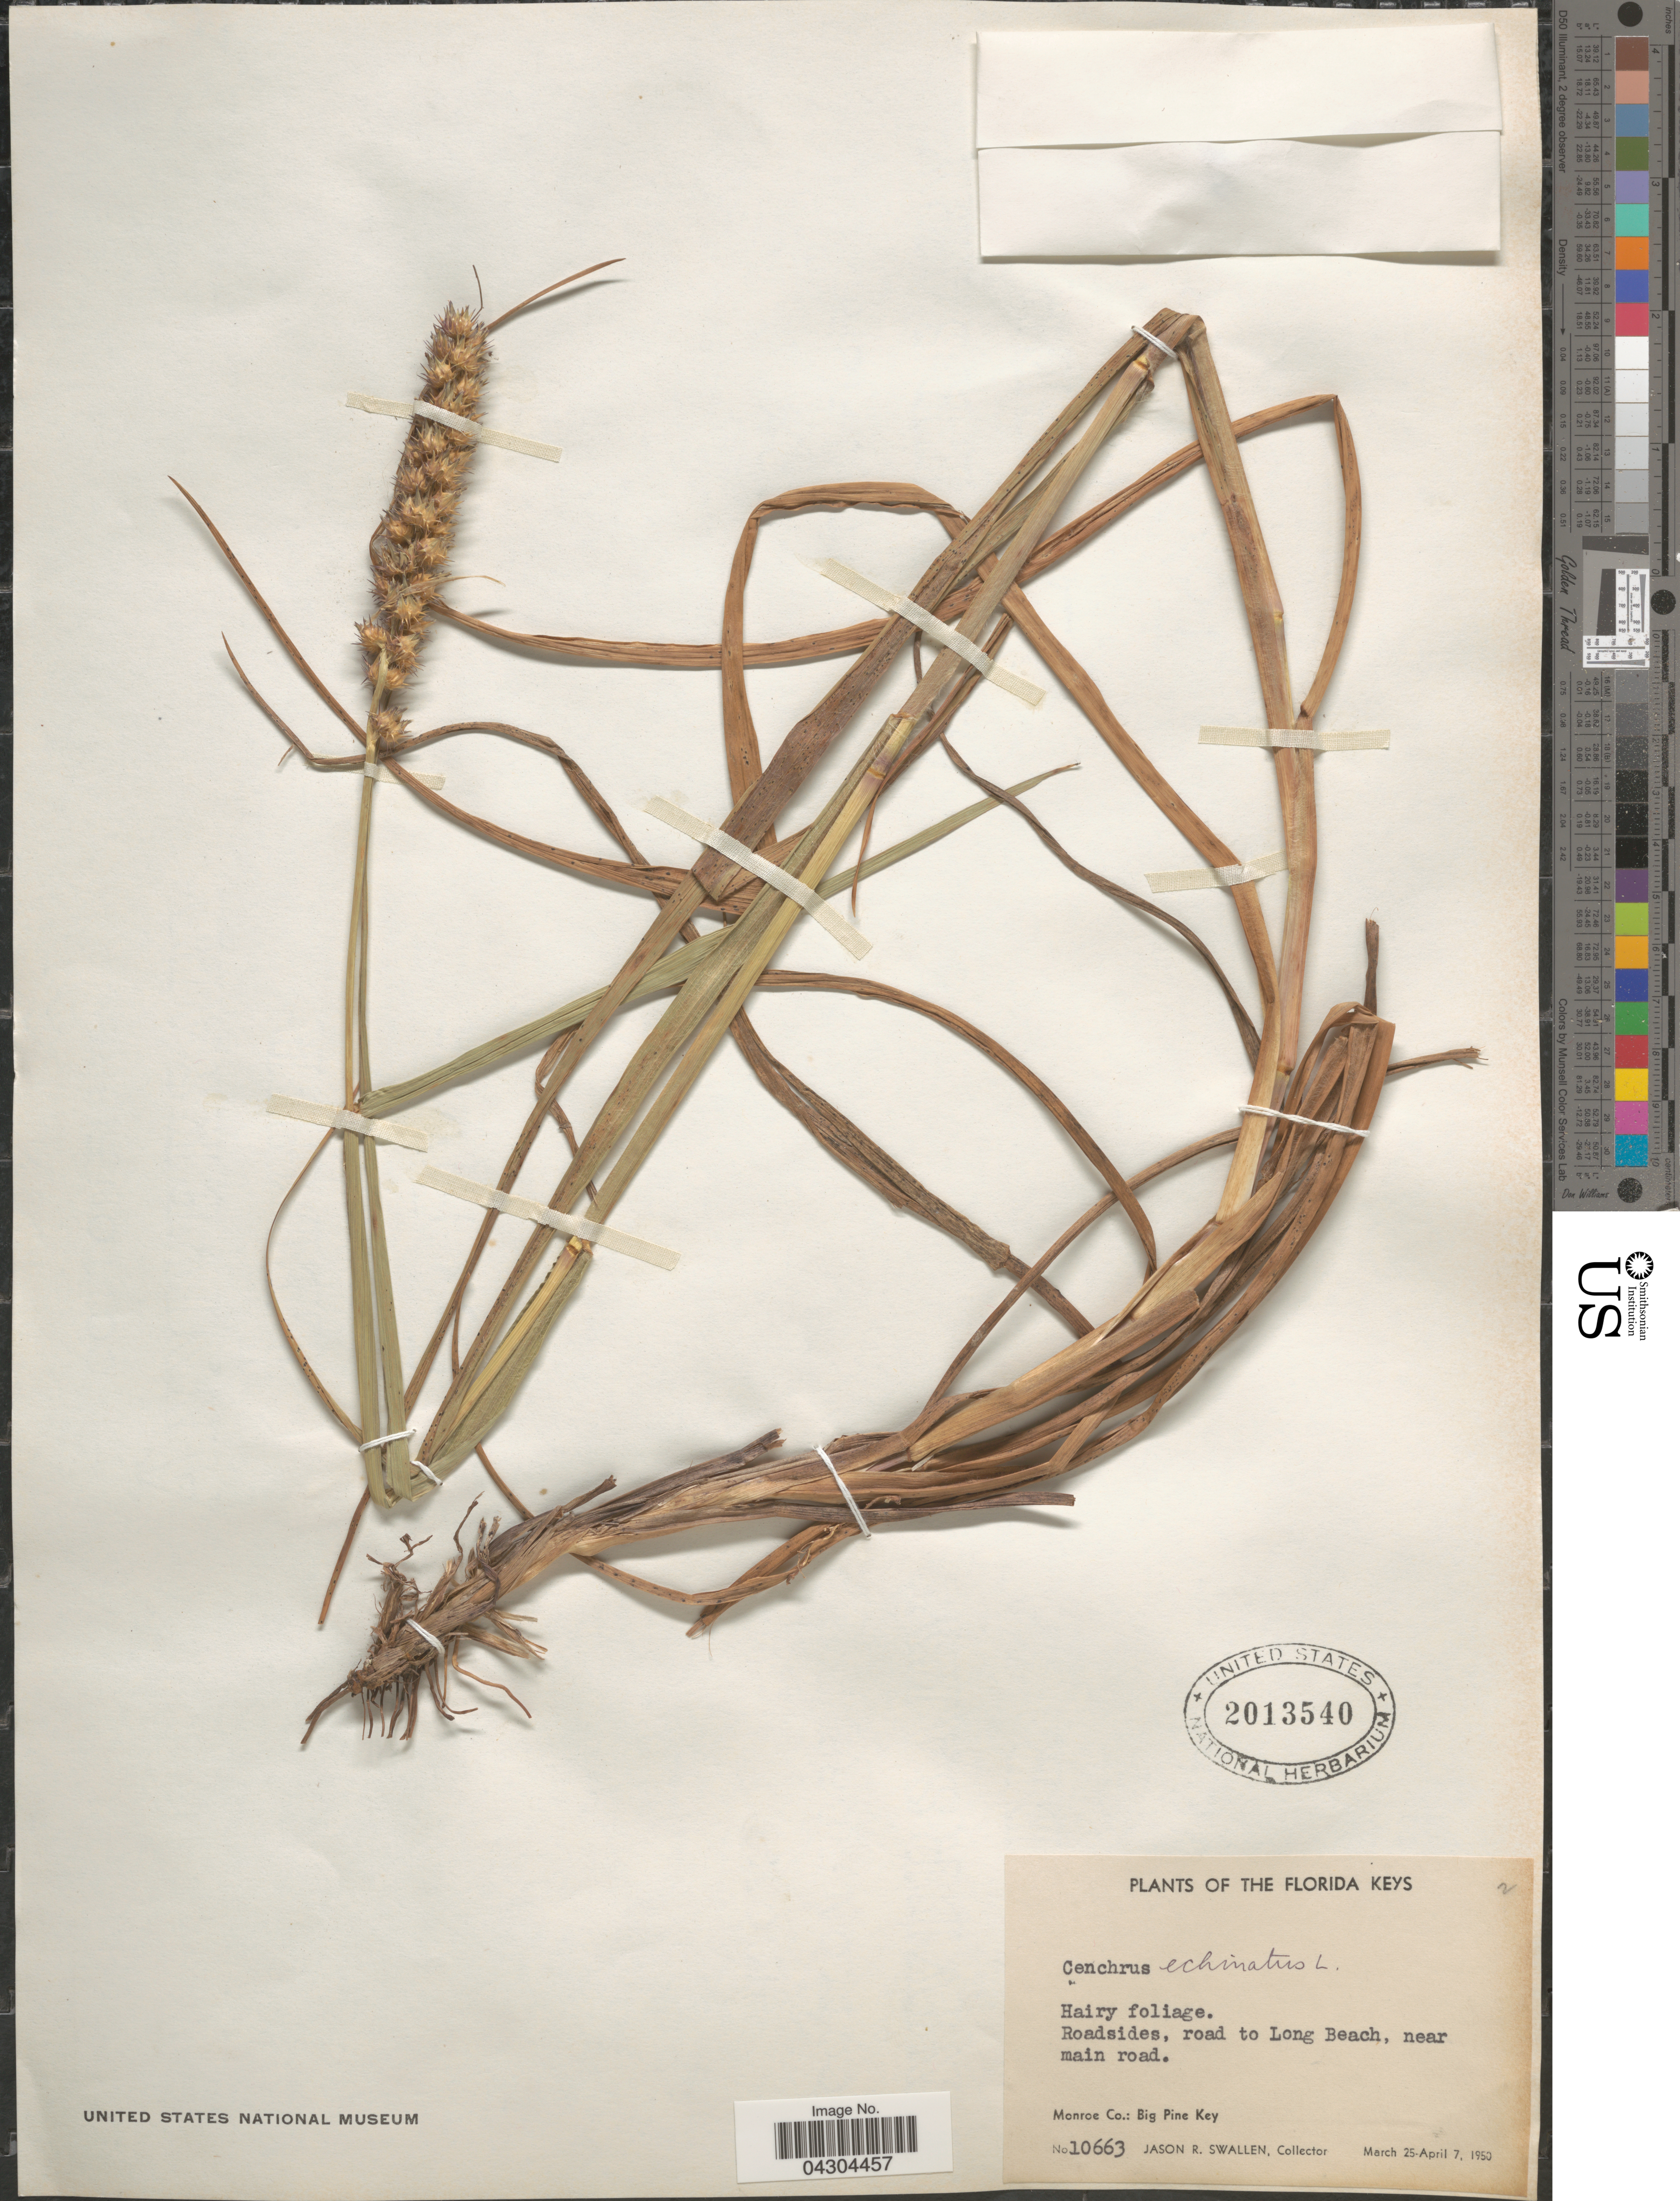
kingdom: Plantae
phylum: Tracheophyta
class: Liliopsida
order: Poales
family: Poaceae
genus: Cenchrus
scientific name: Cenchrus echinatus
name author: L.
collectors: J. R. Swallen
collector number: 10663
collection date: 1950-03-25/1950-04-07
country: United States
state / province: Florida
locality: Florida Keys. Roadsides, road to Long Beach, near main road. Monroe Co.: Big Pine Key.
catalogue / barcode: US 2013540